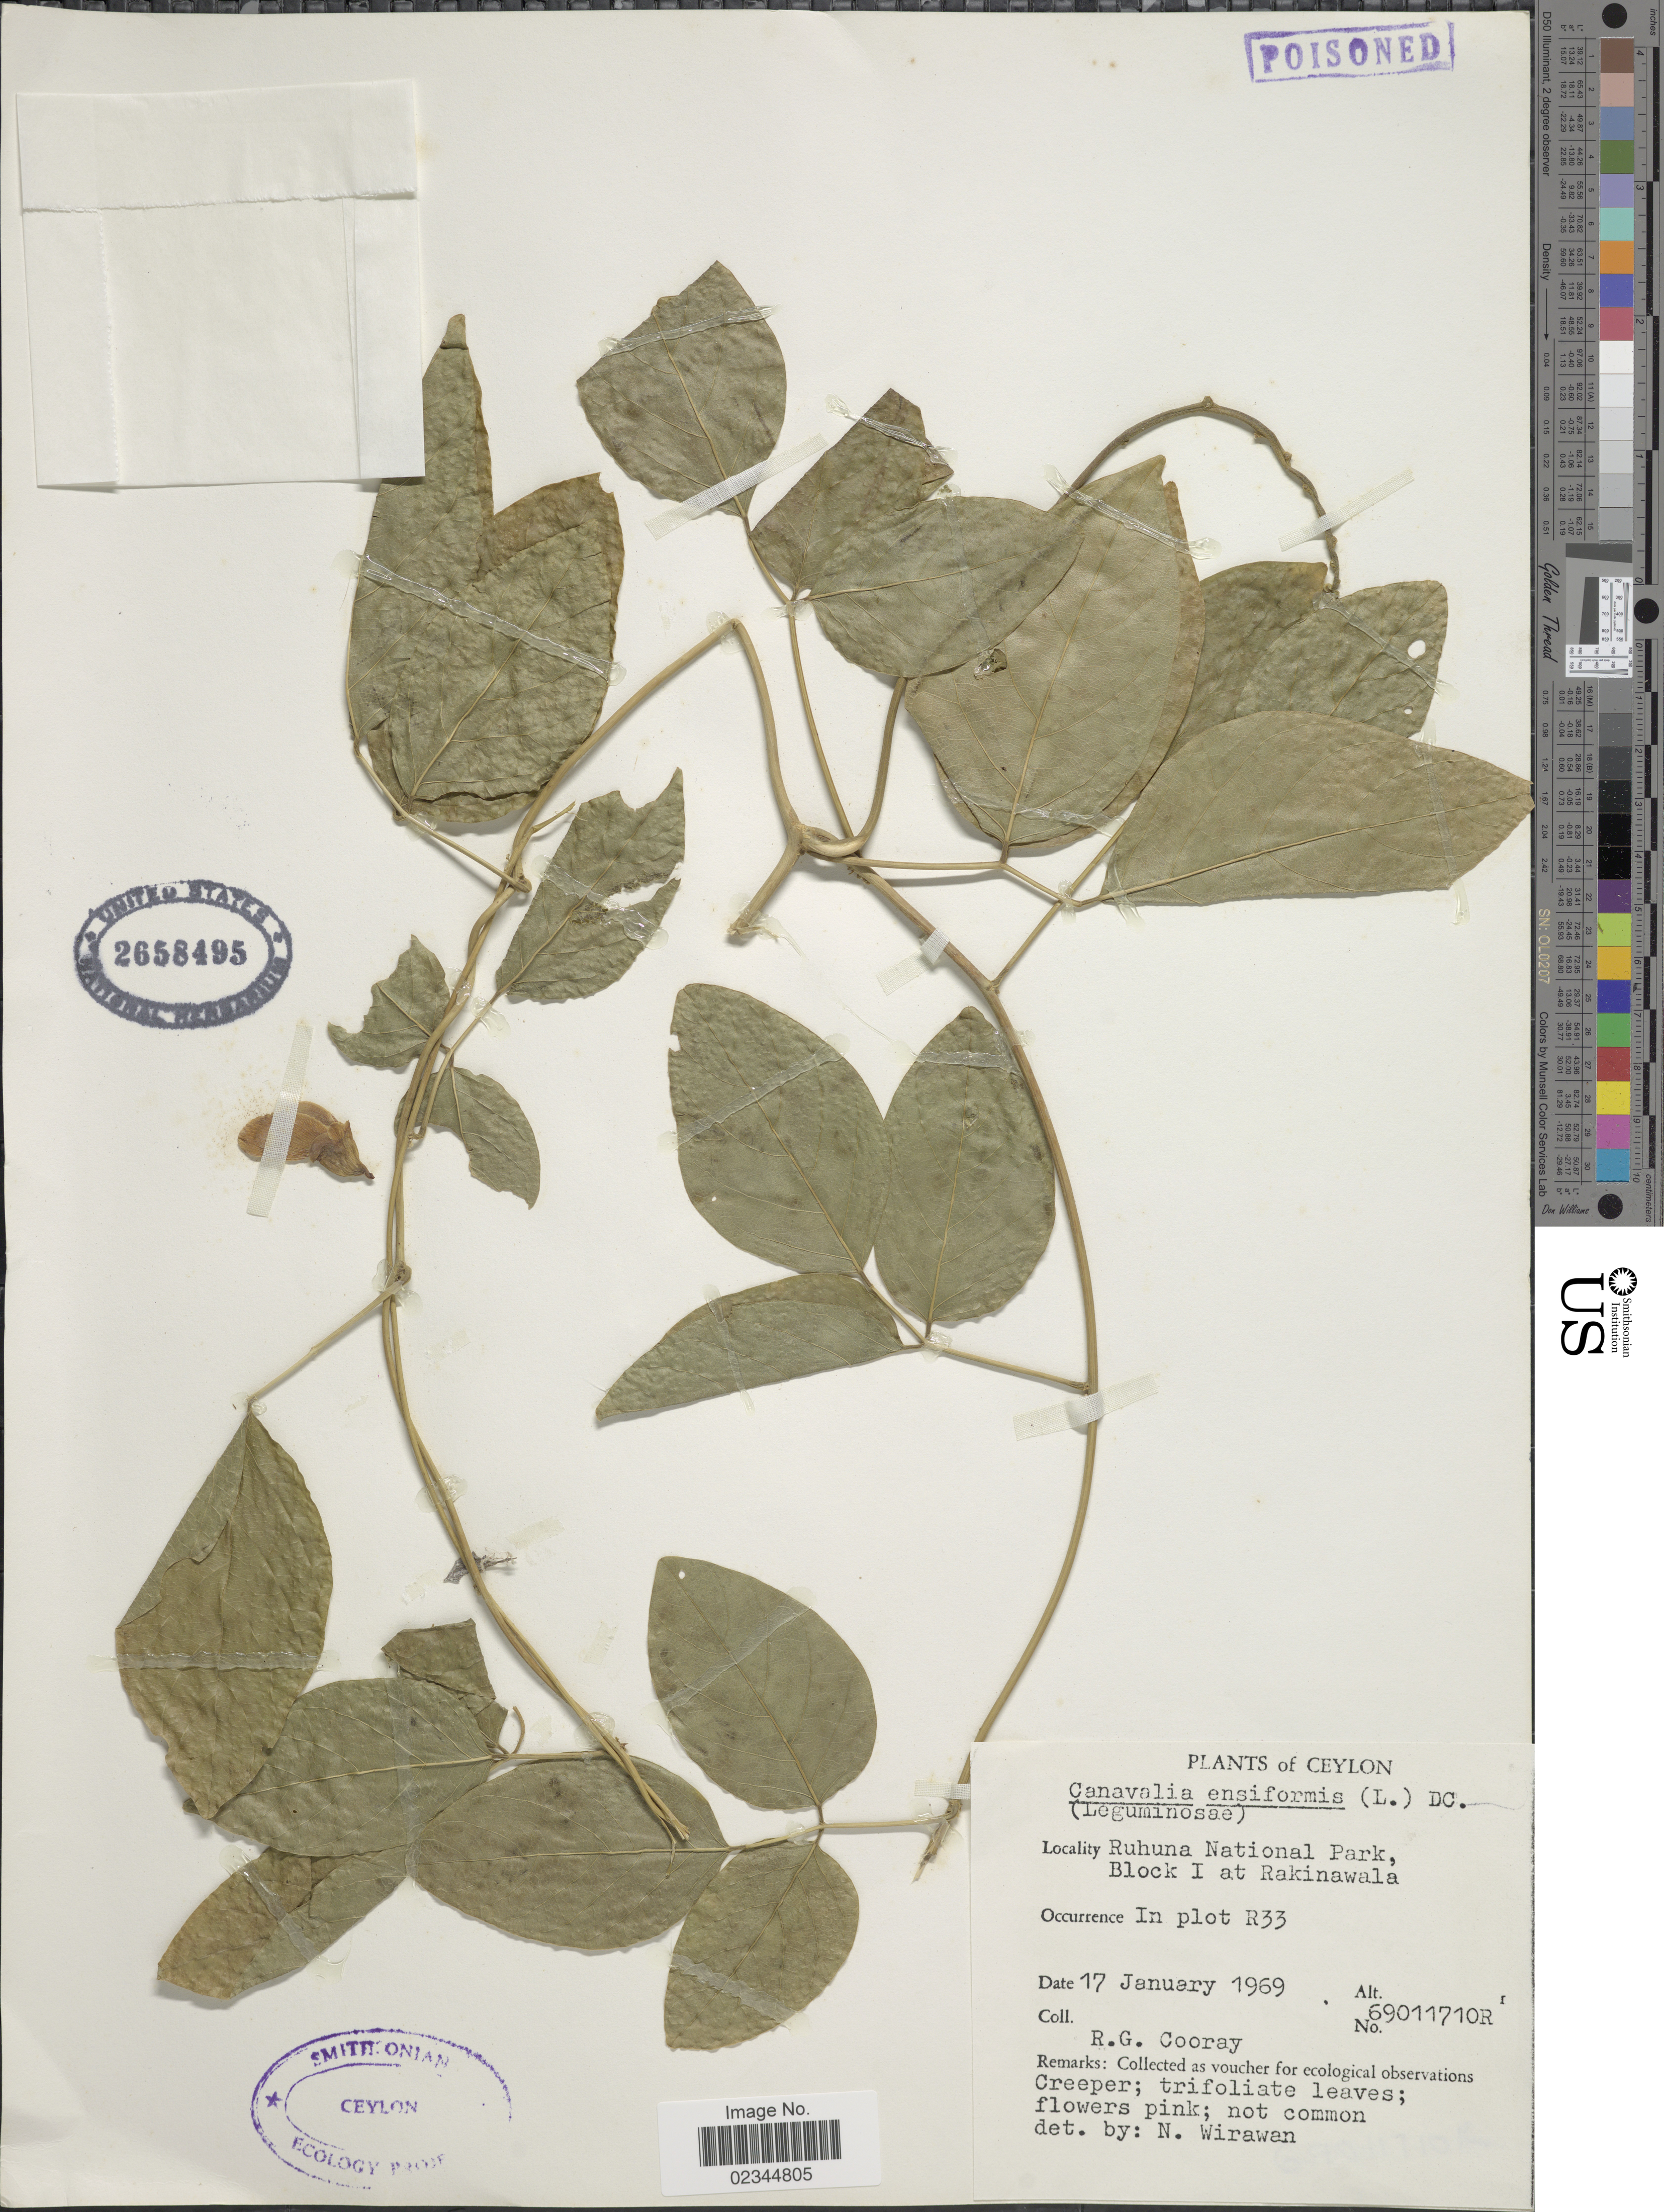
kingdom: Plantae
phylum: Tracheophyta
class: Magnoliopsida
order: Fabales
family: Fabaceae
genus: Canavalia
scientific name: Canavalia ensiformis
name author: (L.) DC.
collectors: R. Cooray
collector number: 69011710R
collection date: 1969-01-17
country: Sri Lanka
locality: Ruhunua National Park, Block I at Rakinawala, in plot R33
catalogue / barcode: US 2658495